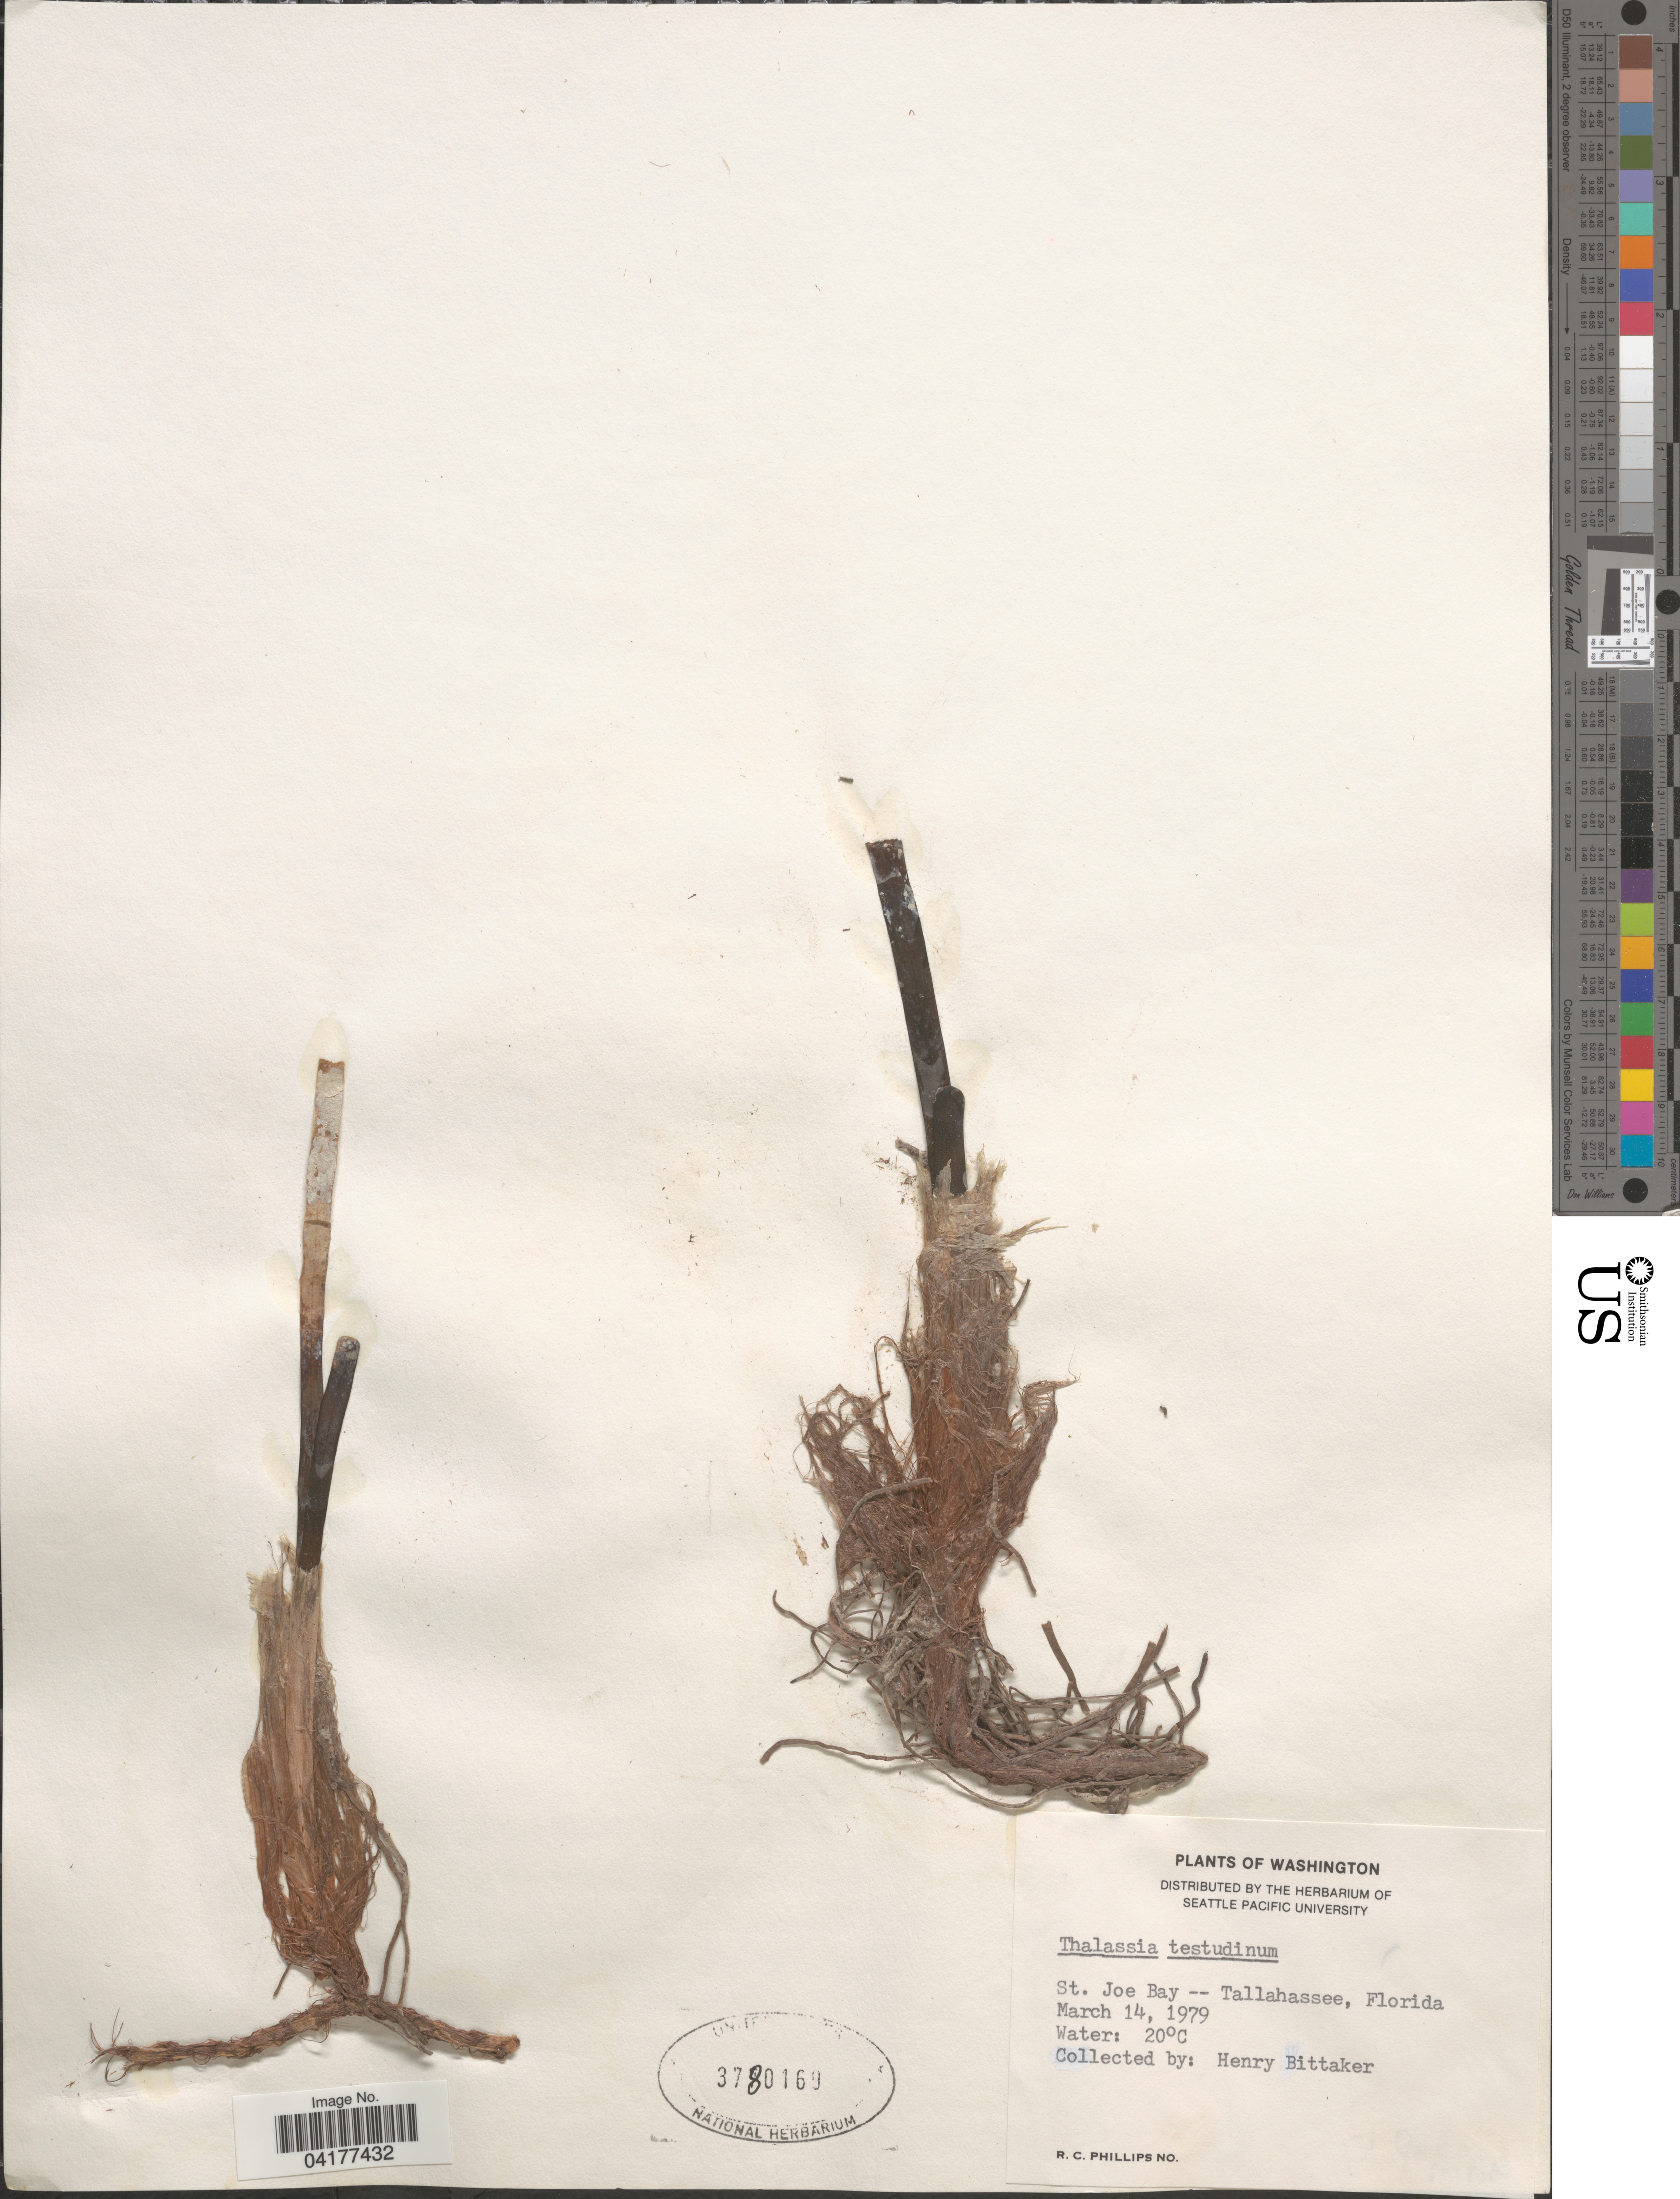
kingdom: Plantae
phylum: Tracheophyta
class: Liliopsida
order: Alismatales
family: Hydrocharitaceae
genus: Thalassia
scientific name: Thalassia testudinum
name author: Banks & Sol. ex K.D. Koenig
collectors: H. Bittaker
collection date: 1979-03-14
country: United States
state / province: Florida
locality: St. Joe Bay -- Tallahassee.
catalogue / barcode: US 3780169